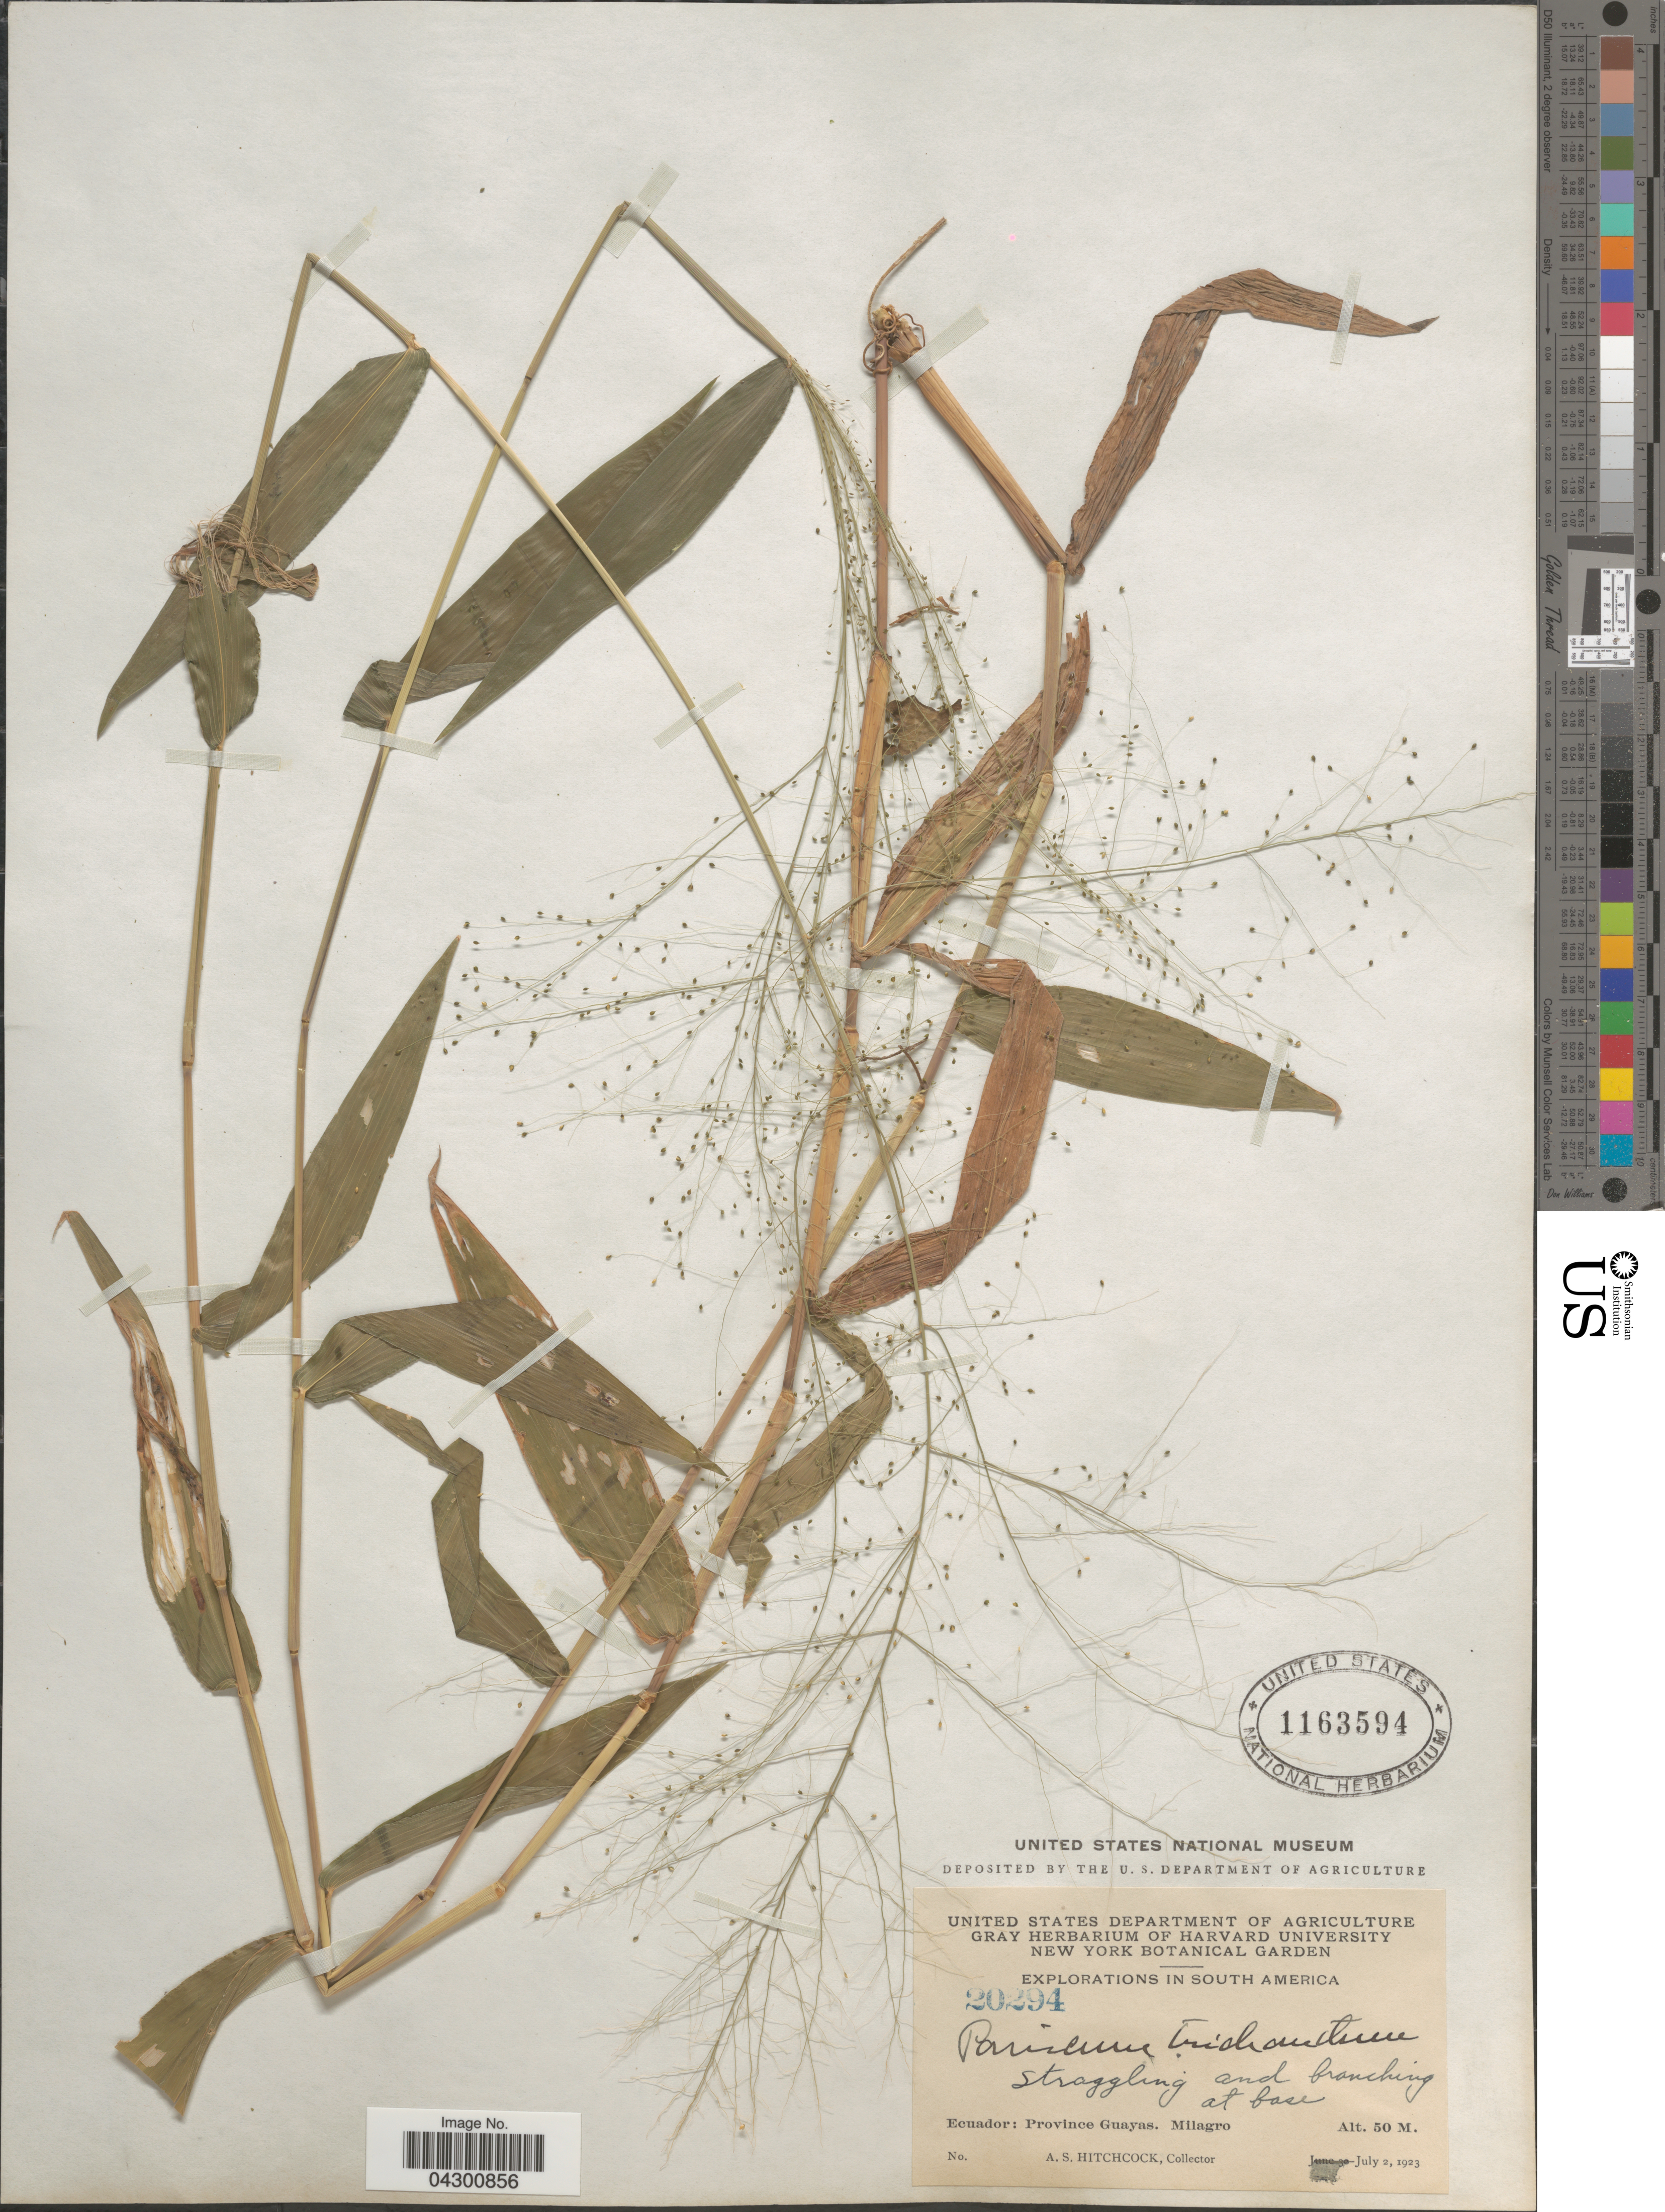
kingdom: Plantae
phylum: Tracheophyta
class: Liliopsida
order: Poales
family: Poaceae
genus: Panicum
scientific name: Panicum trichanthum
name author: Nees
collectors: A. Hichcock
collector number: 20294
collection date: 1923-07-02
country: Ecuador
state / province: Guayas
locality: Explorations in South America. Milagro.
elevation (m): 50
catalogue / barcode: US 1163594